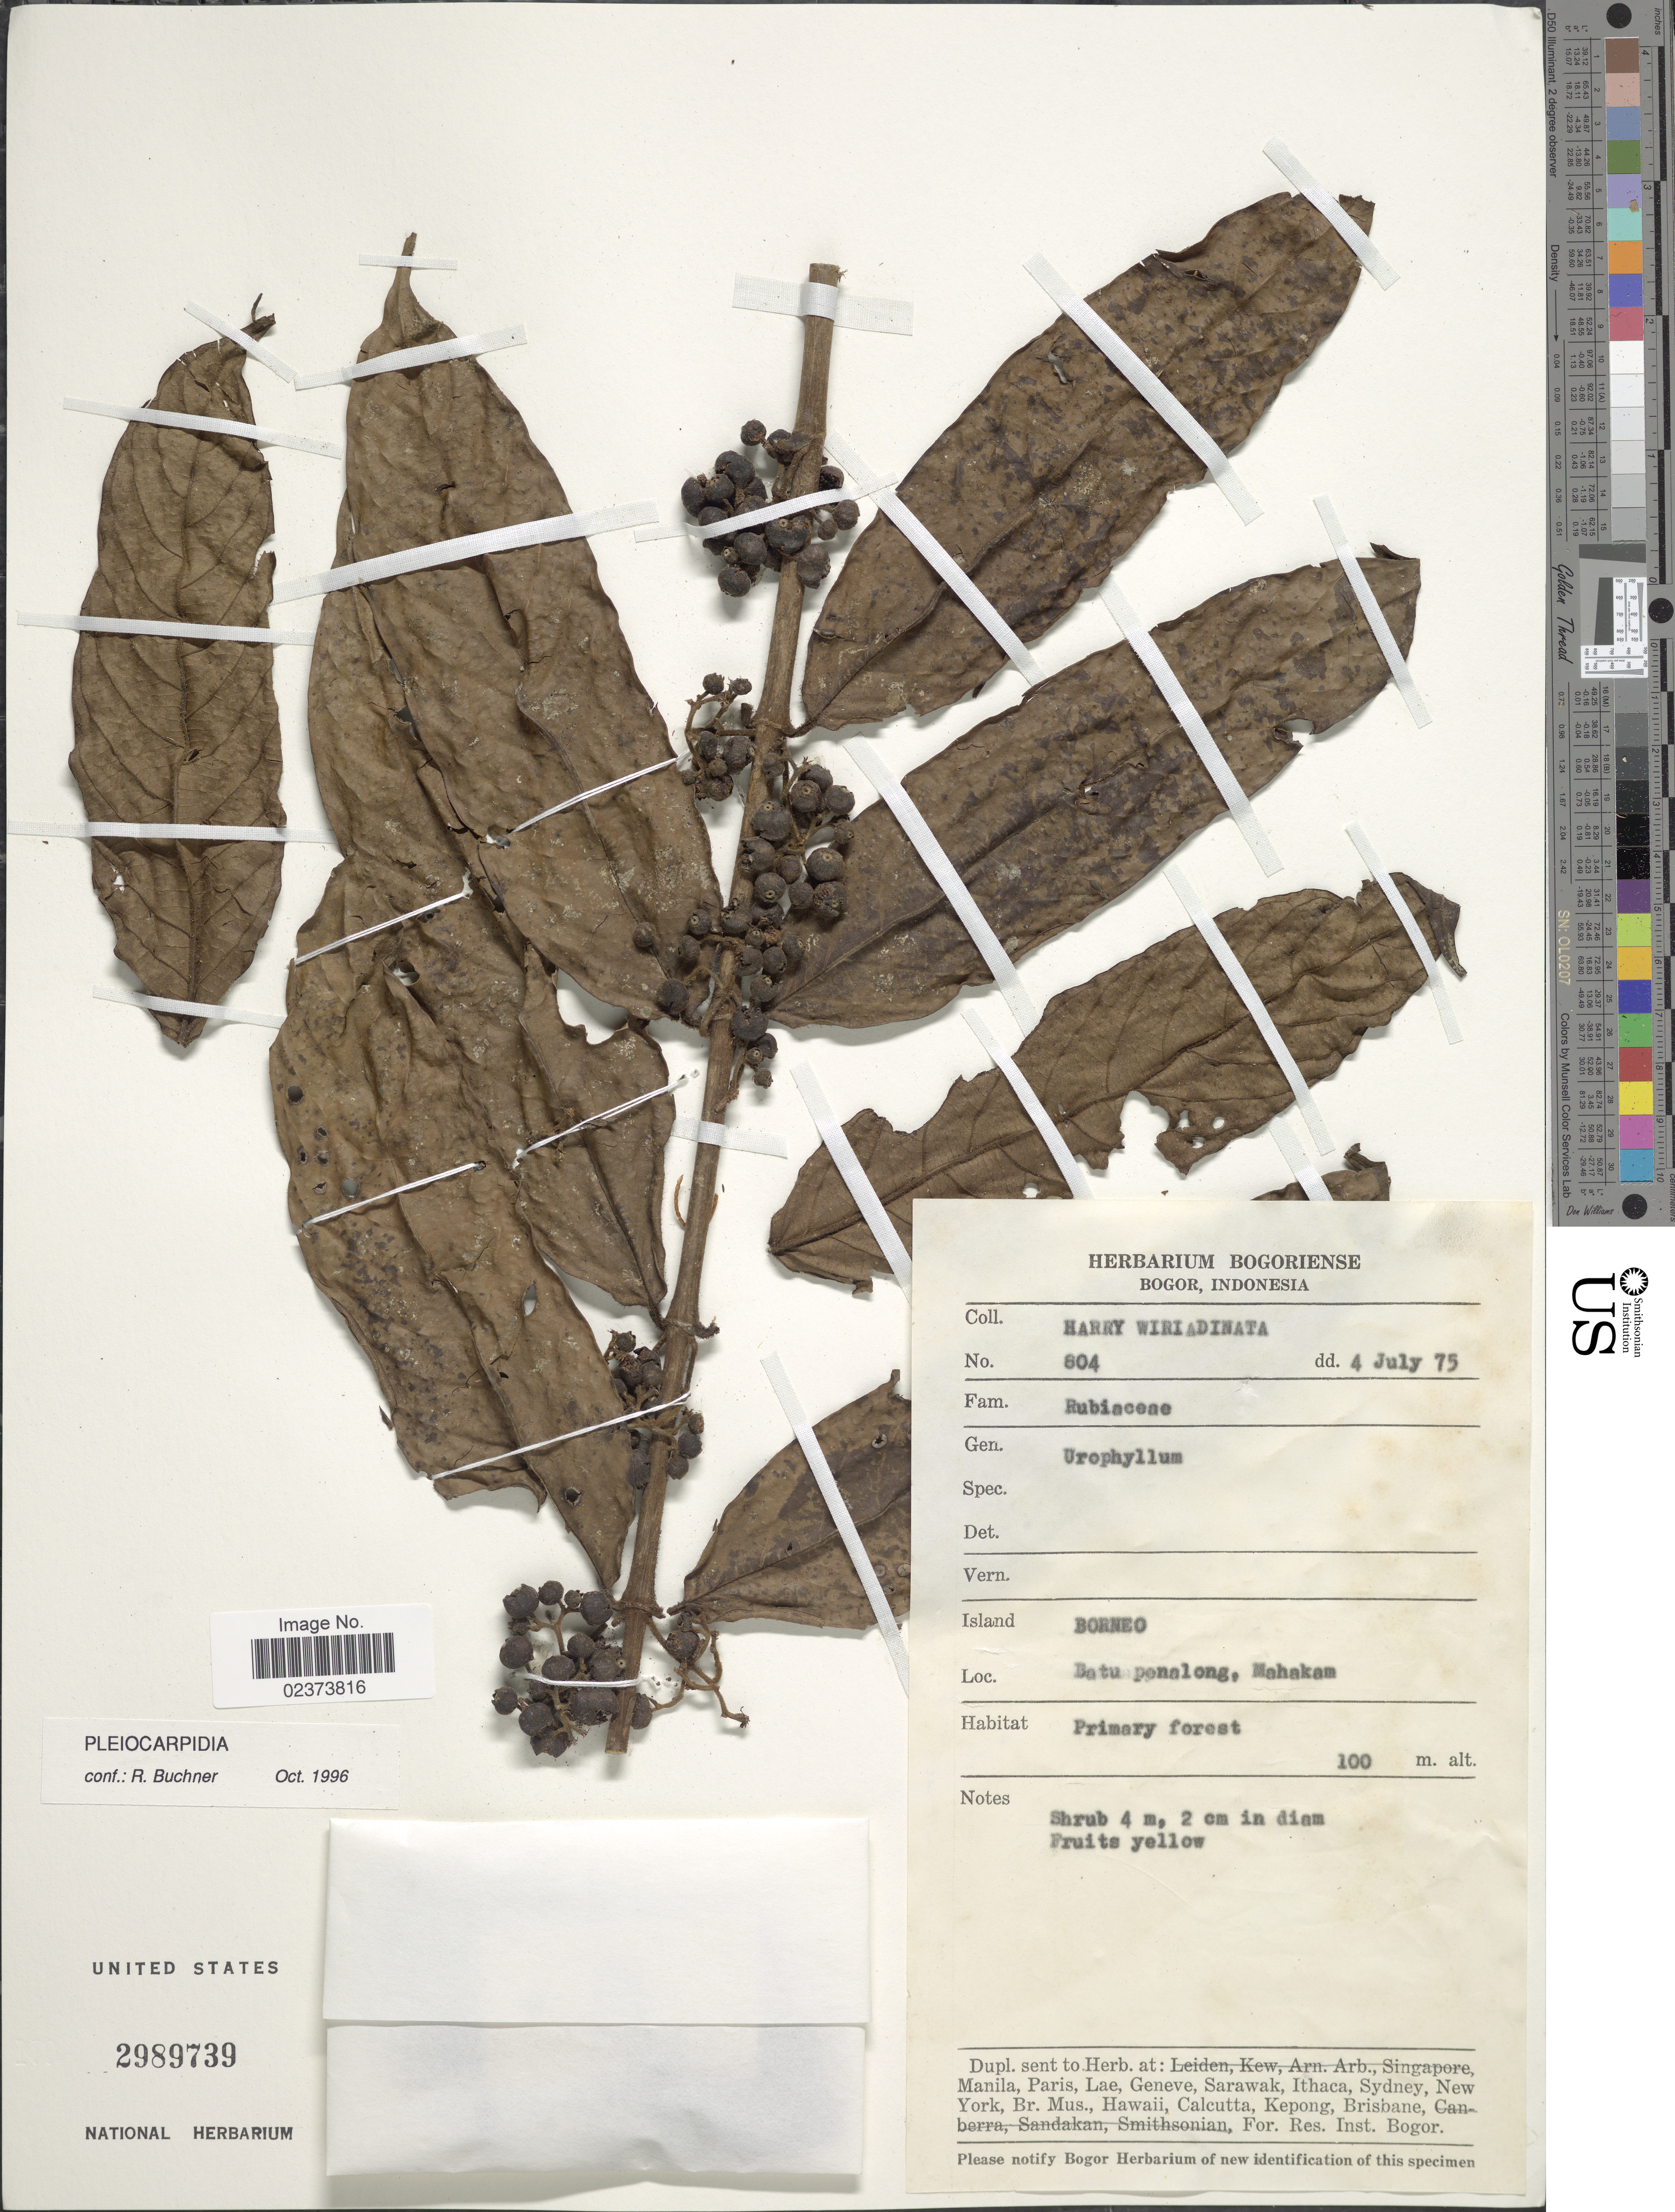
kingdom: Plantae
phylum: Tracheophyta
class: Magnoliopsida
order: Gentianales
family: Rubiaceae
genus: Pleiocarpidia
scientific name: Pleiocarpidia sp.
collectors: H. Wiriadinata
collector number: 804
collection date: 1975-07-04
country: Indonesia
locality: Island Borneo, Batu penalong, Mahakam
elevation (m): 100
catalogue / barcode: US 2989739